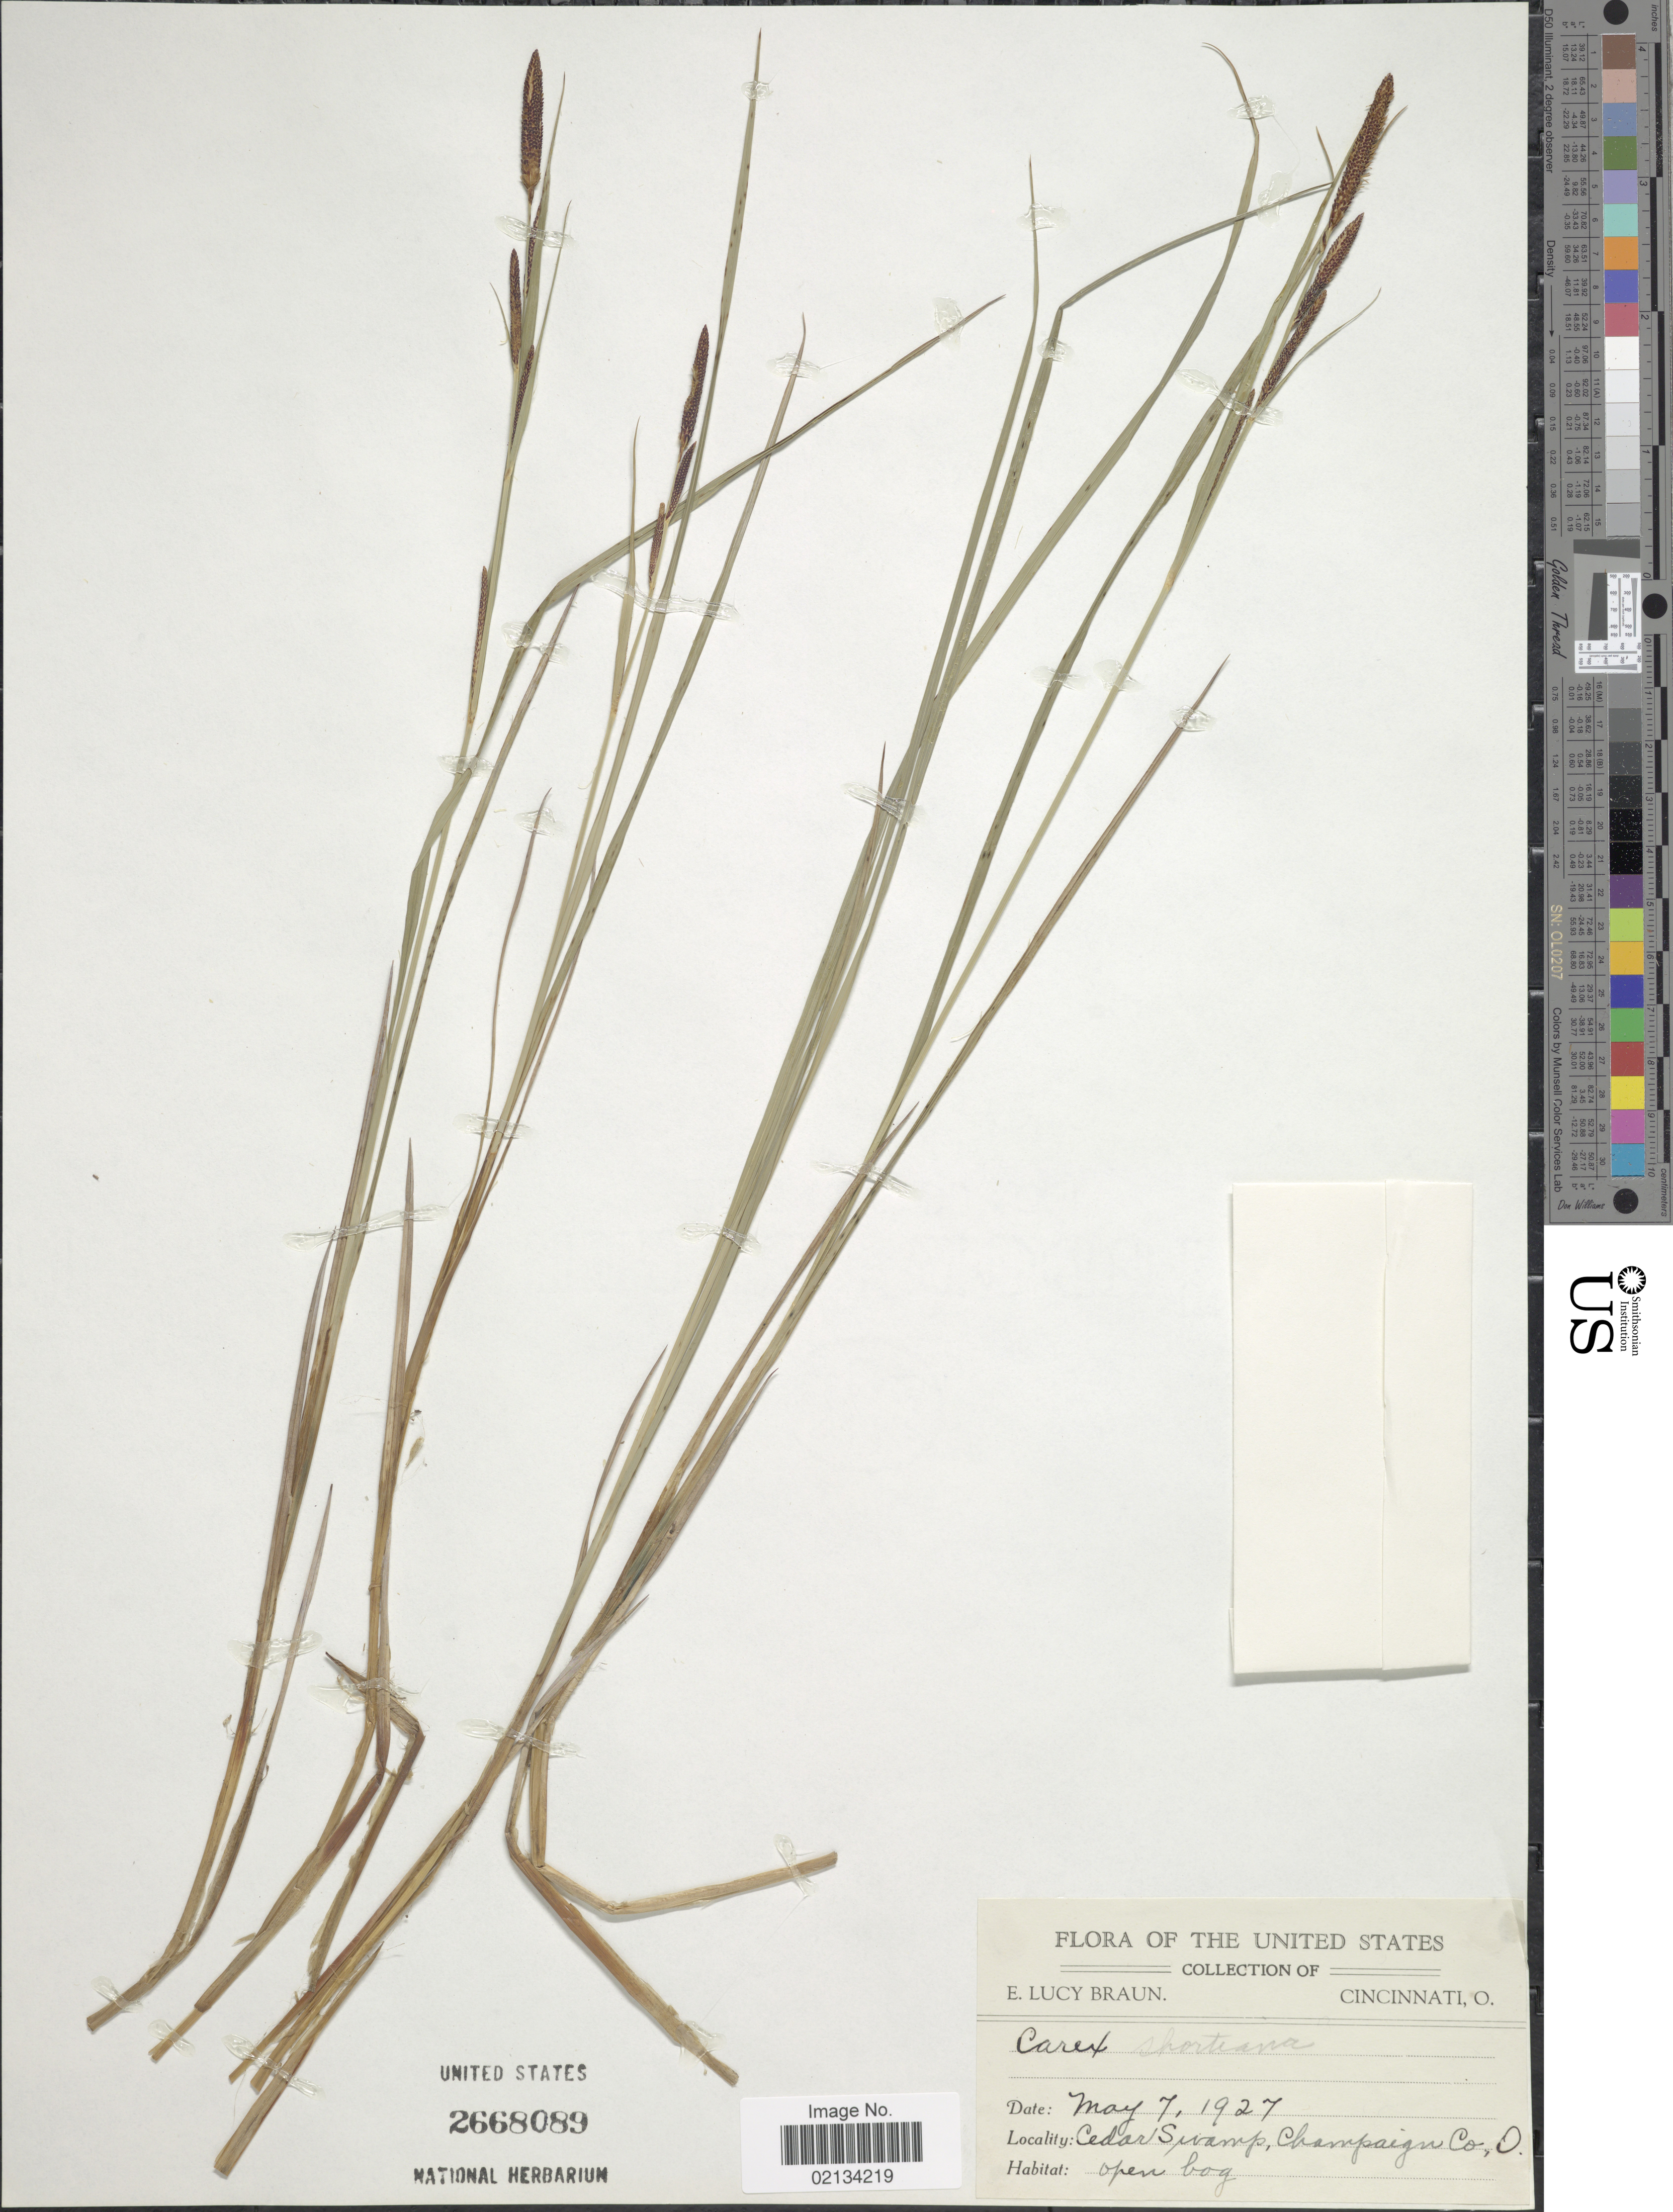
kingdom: Plantae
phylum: Tracheophyta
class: Liliopsida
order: Poales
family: Cyperaceae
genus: Carex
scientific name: Carex shortiana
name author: Dewey & Torr.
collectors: E. L. Braun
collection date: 1927-05-07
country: United States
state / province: Ohio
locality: Cedar Swamp, Champaign Co., open bog.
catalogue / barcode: US 2668089